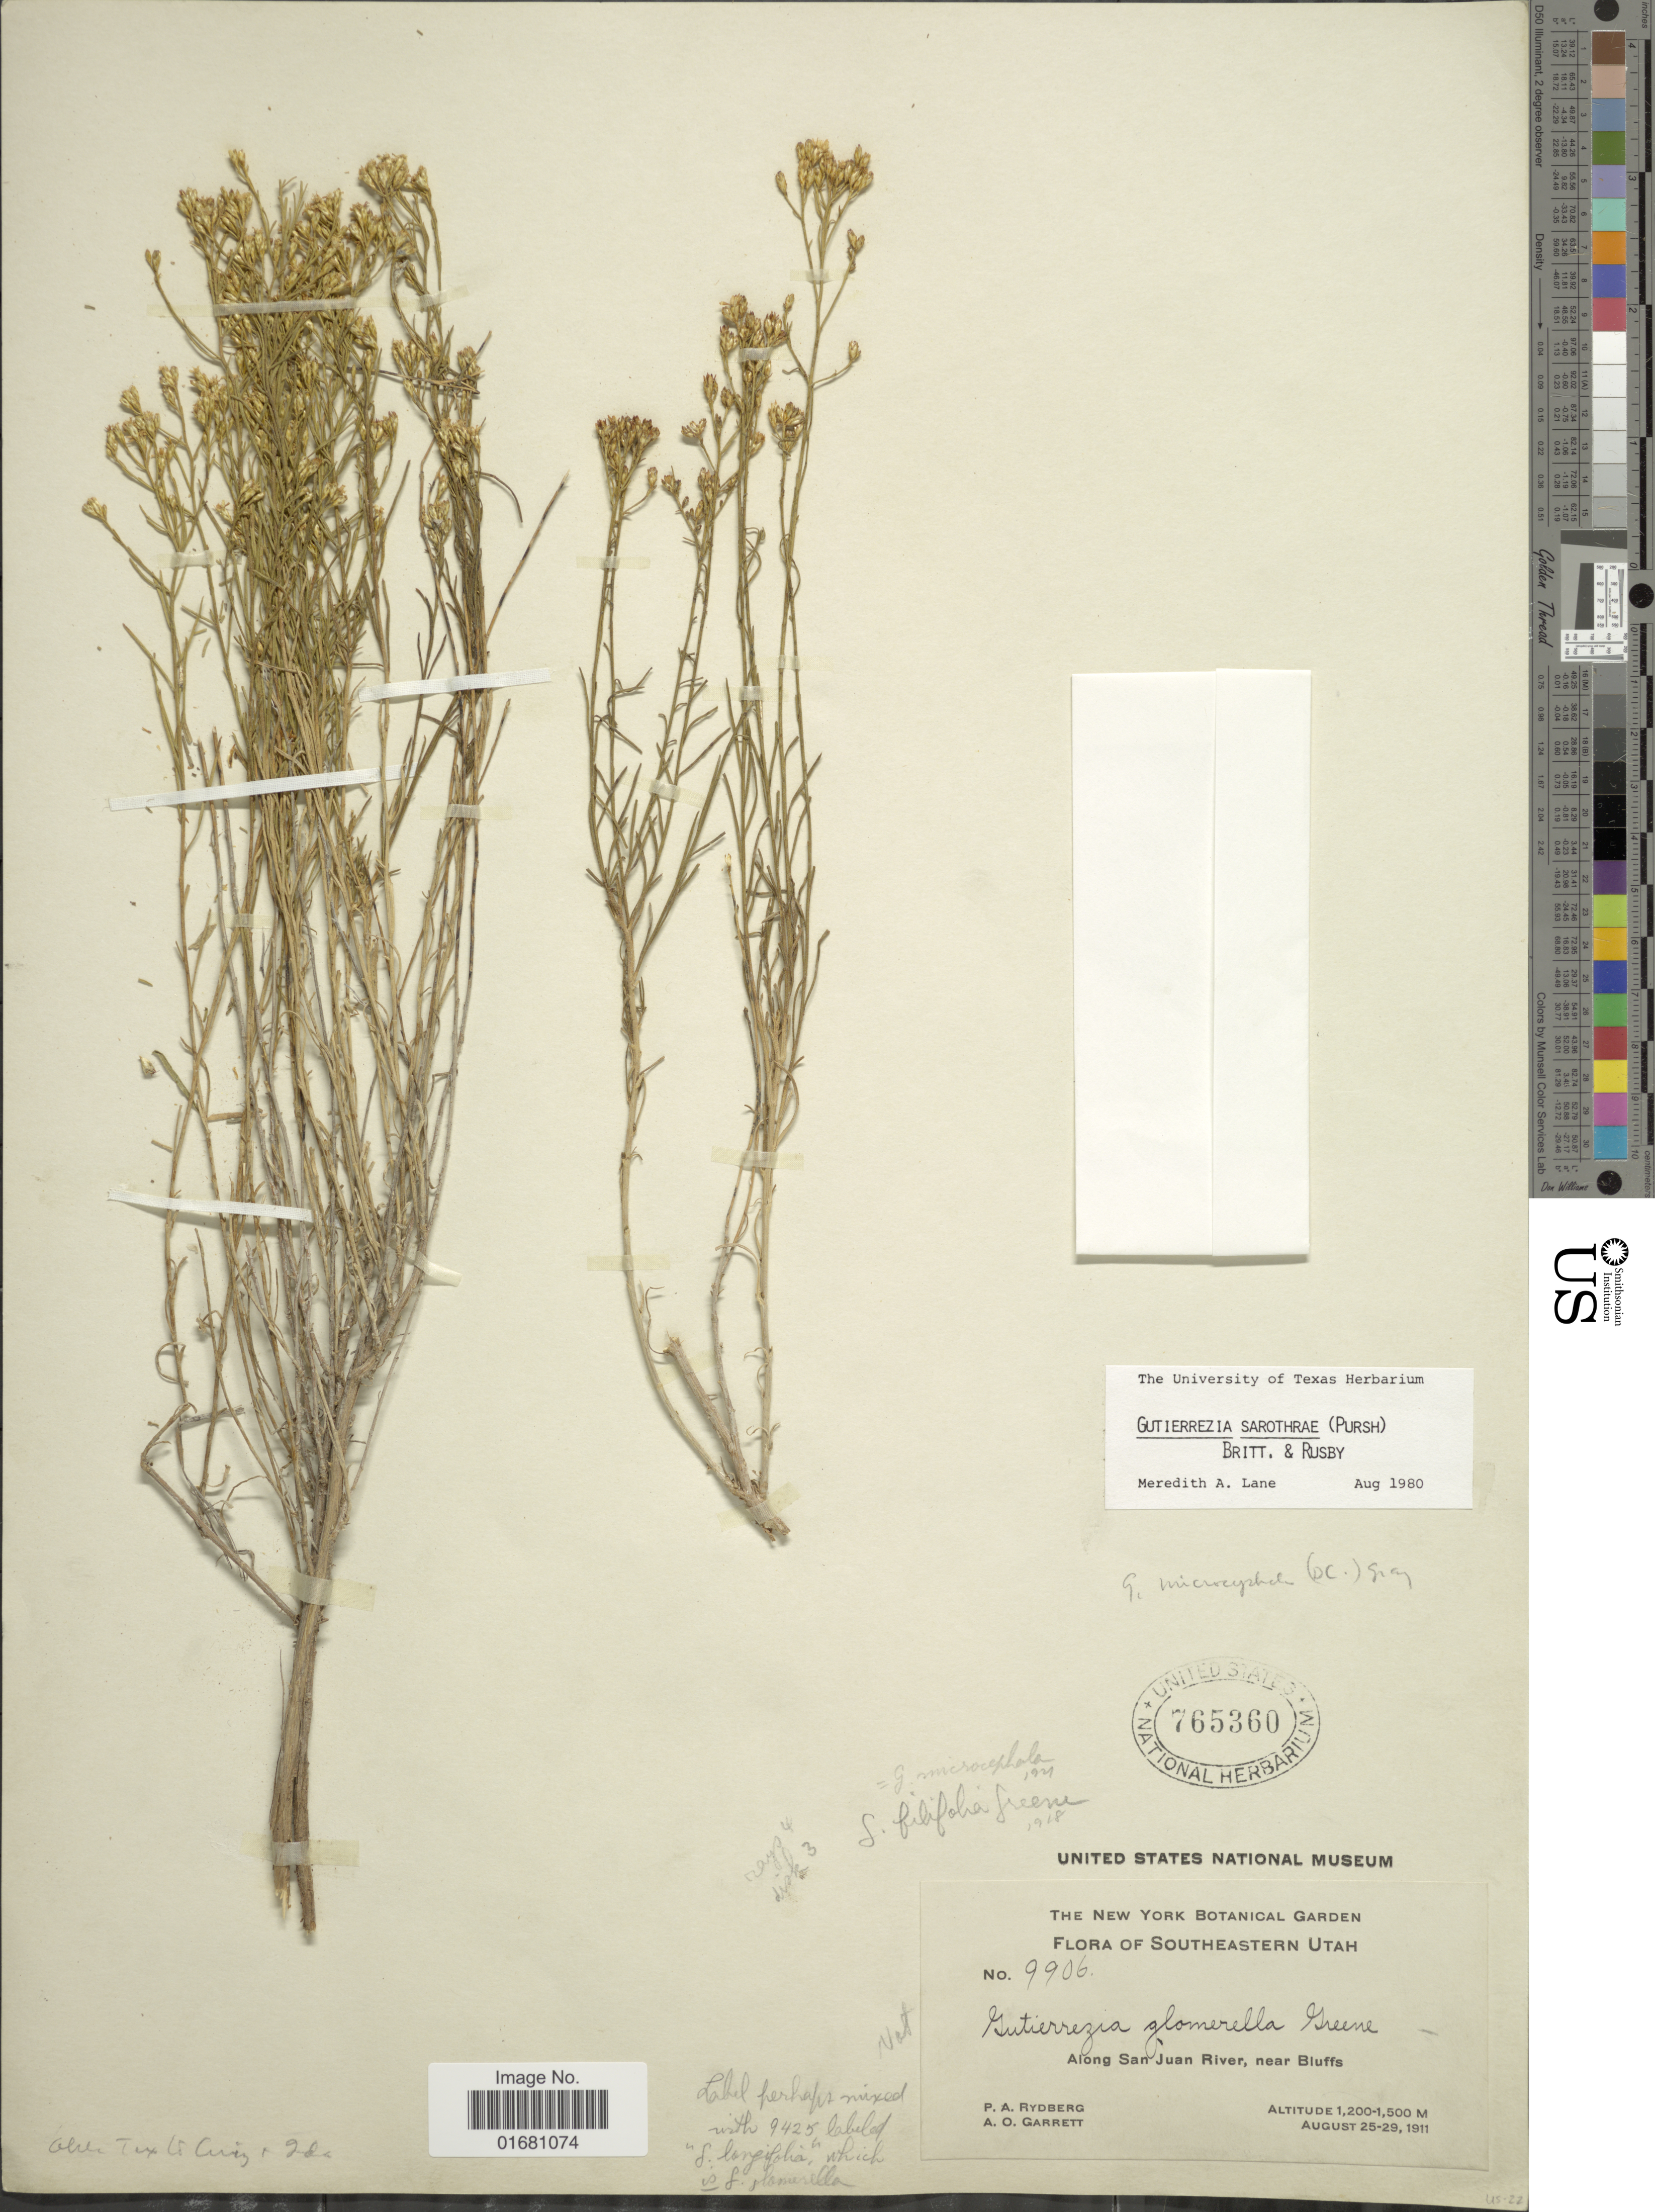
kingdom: Plantae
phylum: Tracheophyta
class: Magnoliopsida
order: Asterales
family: Asteraceae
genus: Gutierrezia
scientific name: Gutierrezia sarothrae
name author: (Pursh) Britton & Rusby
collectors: P. A. Rydberg & A. O. Garrett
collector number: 9906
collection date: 1911-08-25/1911-08-29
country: United States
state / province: Utah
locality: Southeastern Utah, Along San Juan River, near Bluffs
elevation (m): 1200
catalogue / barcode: US 765360